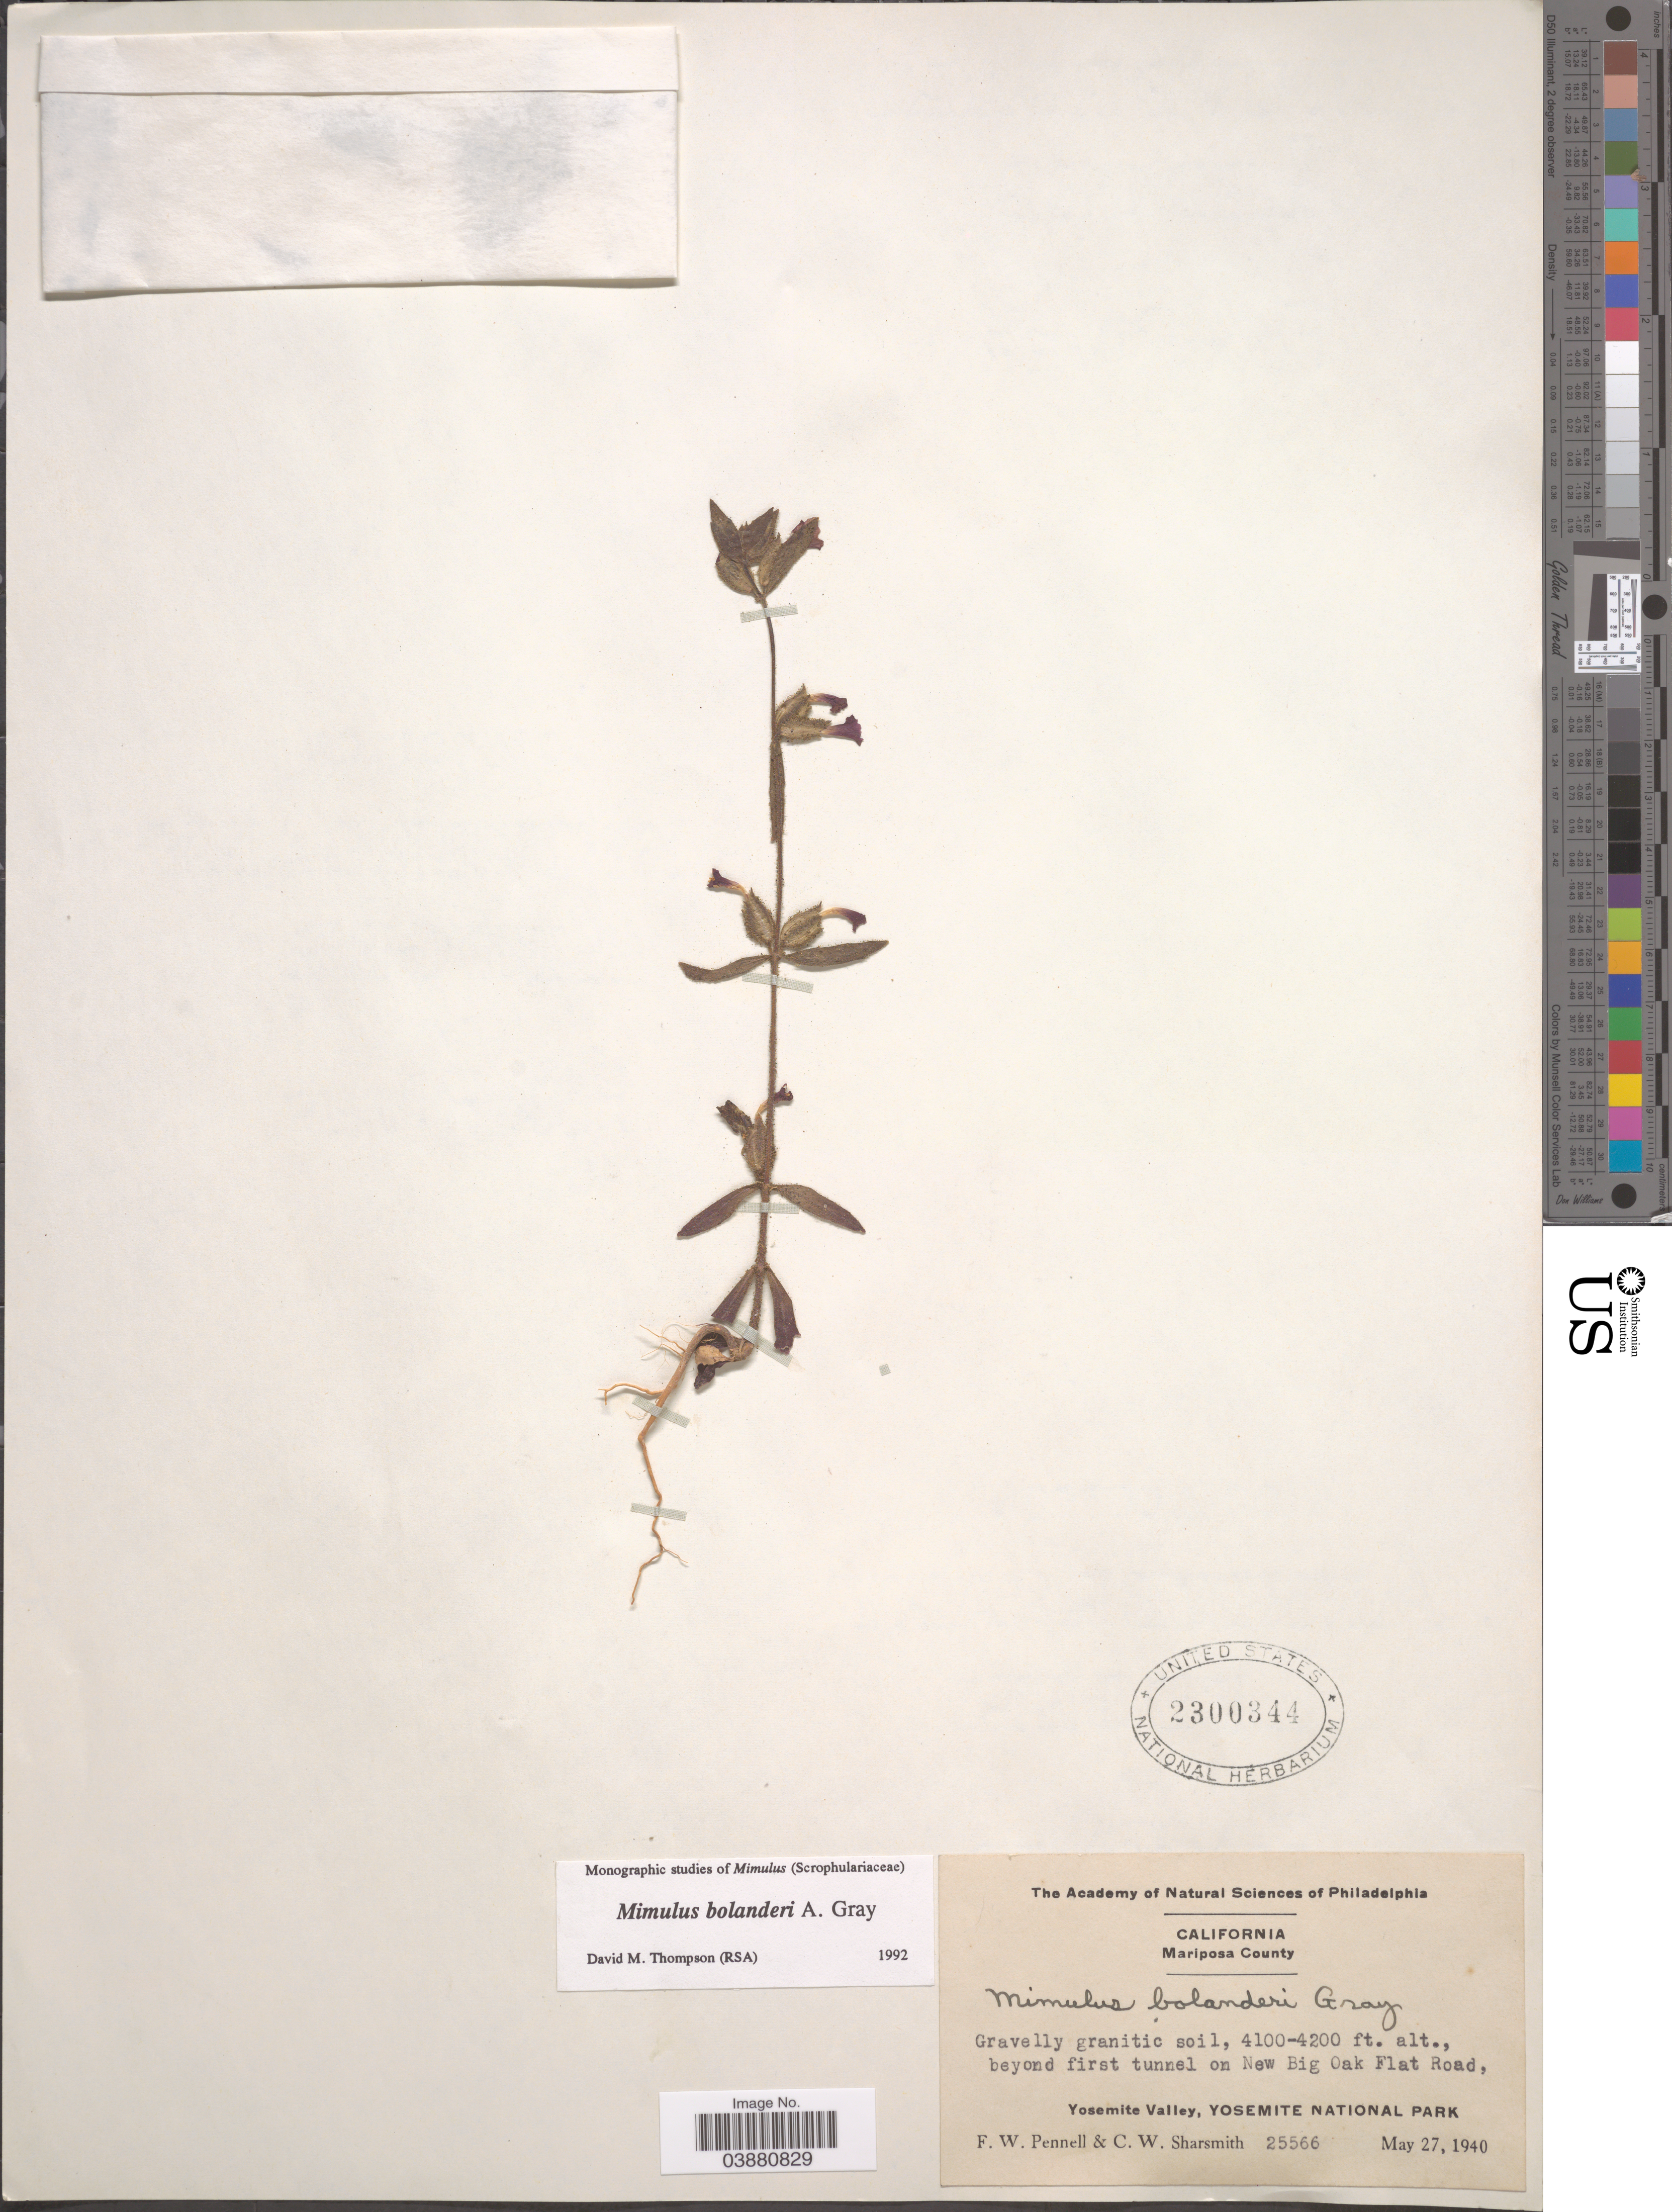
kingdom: Plantae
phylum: Tracheophyta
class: Magnoliopsida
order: Lamiales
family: Phrymaceae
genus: Mimulus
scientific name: Mimulus bolanderi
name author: A. Gray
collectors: F. W. Pennell & C. Sharsmith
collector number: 25566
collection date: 1940-05-27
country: United States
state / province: California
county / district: Mariposa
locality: Amriposa County. Beyond first tunnel on New Big Oak Flat Road, Yosemite Valley, Yosemite National Park.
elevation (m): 1250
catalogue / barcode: US 2300344